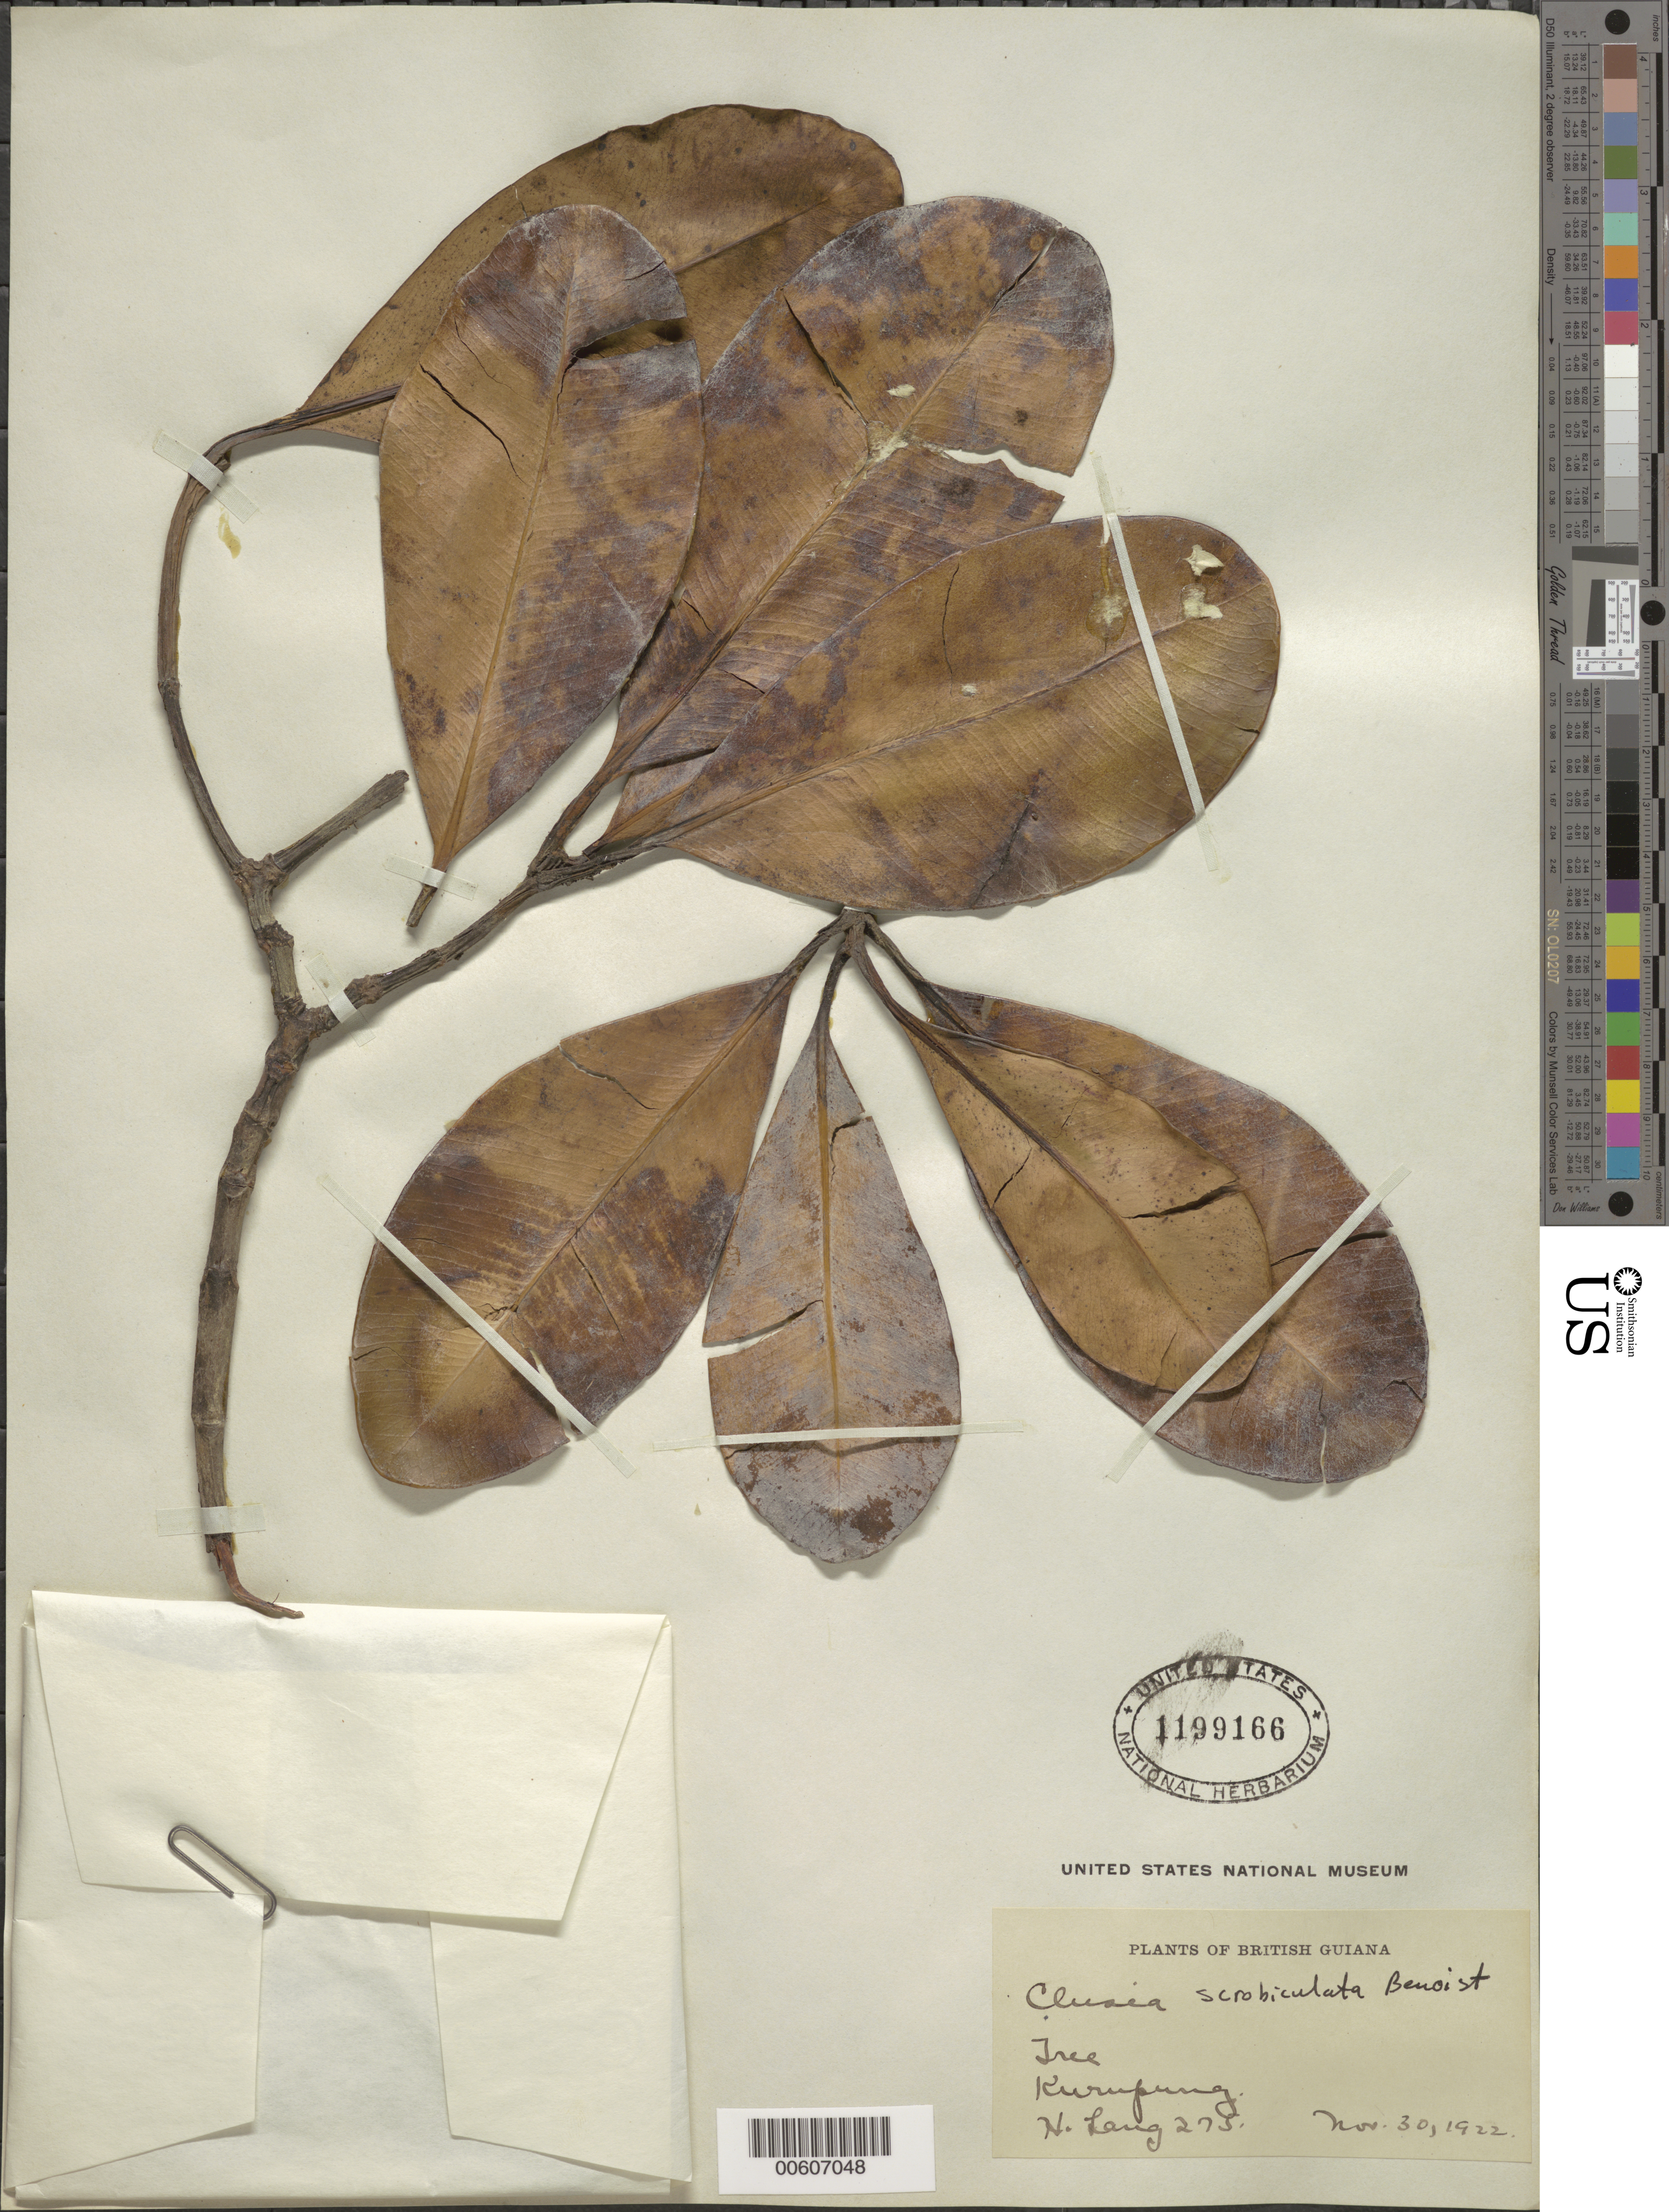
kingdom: Plantae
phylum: Tracheophyta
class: Magnoliopsida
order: Malpighiales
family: Clusiaceae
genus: Clusia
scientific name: Clusia scrobiculata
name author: Benoist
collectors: H. Lang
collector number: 275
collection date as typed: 30-Nov-22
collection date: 1922-11-30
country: Guyana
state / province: Cuyuni-Mazaruni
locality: Kurupung, Takuba (Jacoba?) Creek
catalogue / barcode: US 1199166